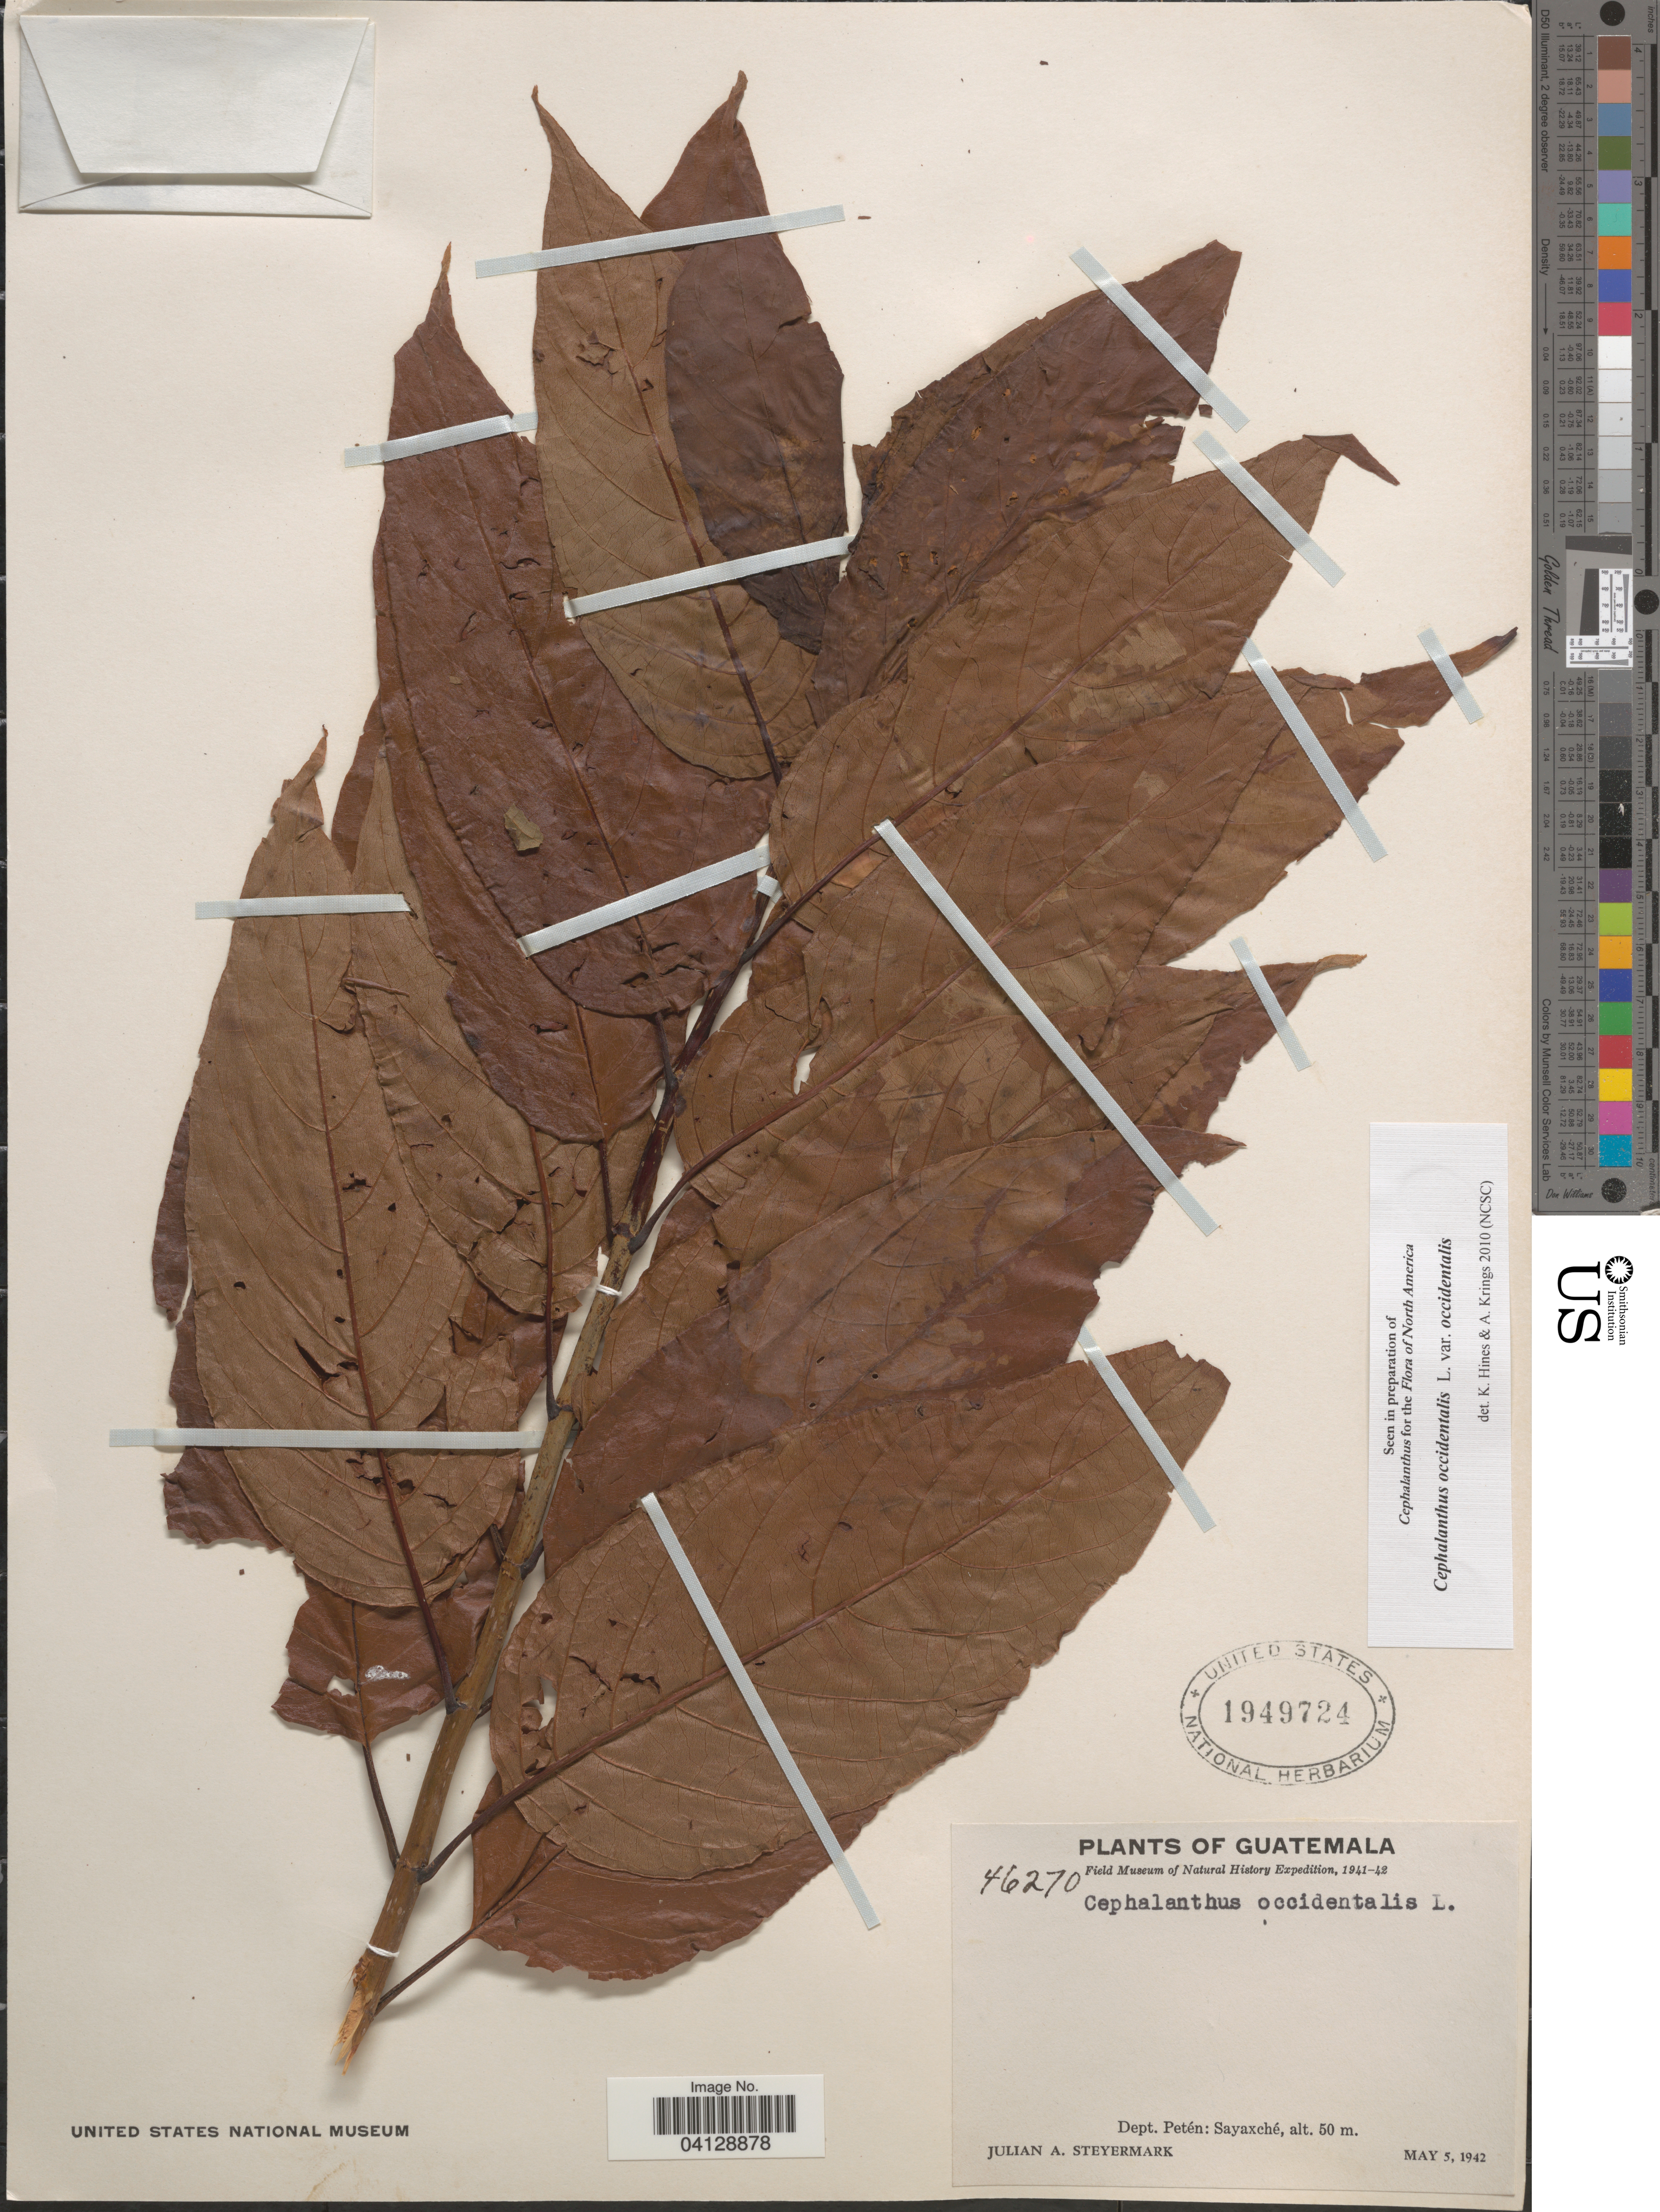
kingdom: Plantae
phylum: Tracheophyta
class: Magnoliopsida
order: Gentianales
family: Rubiaceae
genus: Cephalanthus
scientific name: Cephalanthus occidentalis var. occidentalis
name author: L.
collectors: J. Steyermark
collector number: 46270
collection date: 1942-05-05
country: Guatemala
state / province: El Peten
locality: Field Museum of Natural History Expedition, 1941-42. Dept. Petén: Sayaxché.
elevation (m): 50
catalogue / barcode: US 1949724